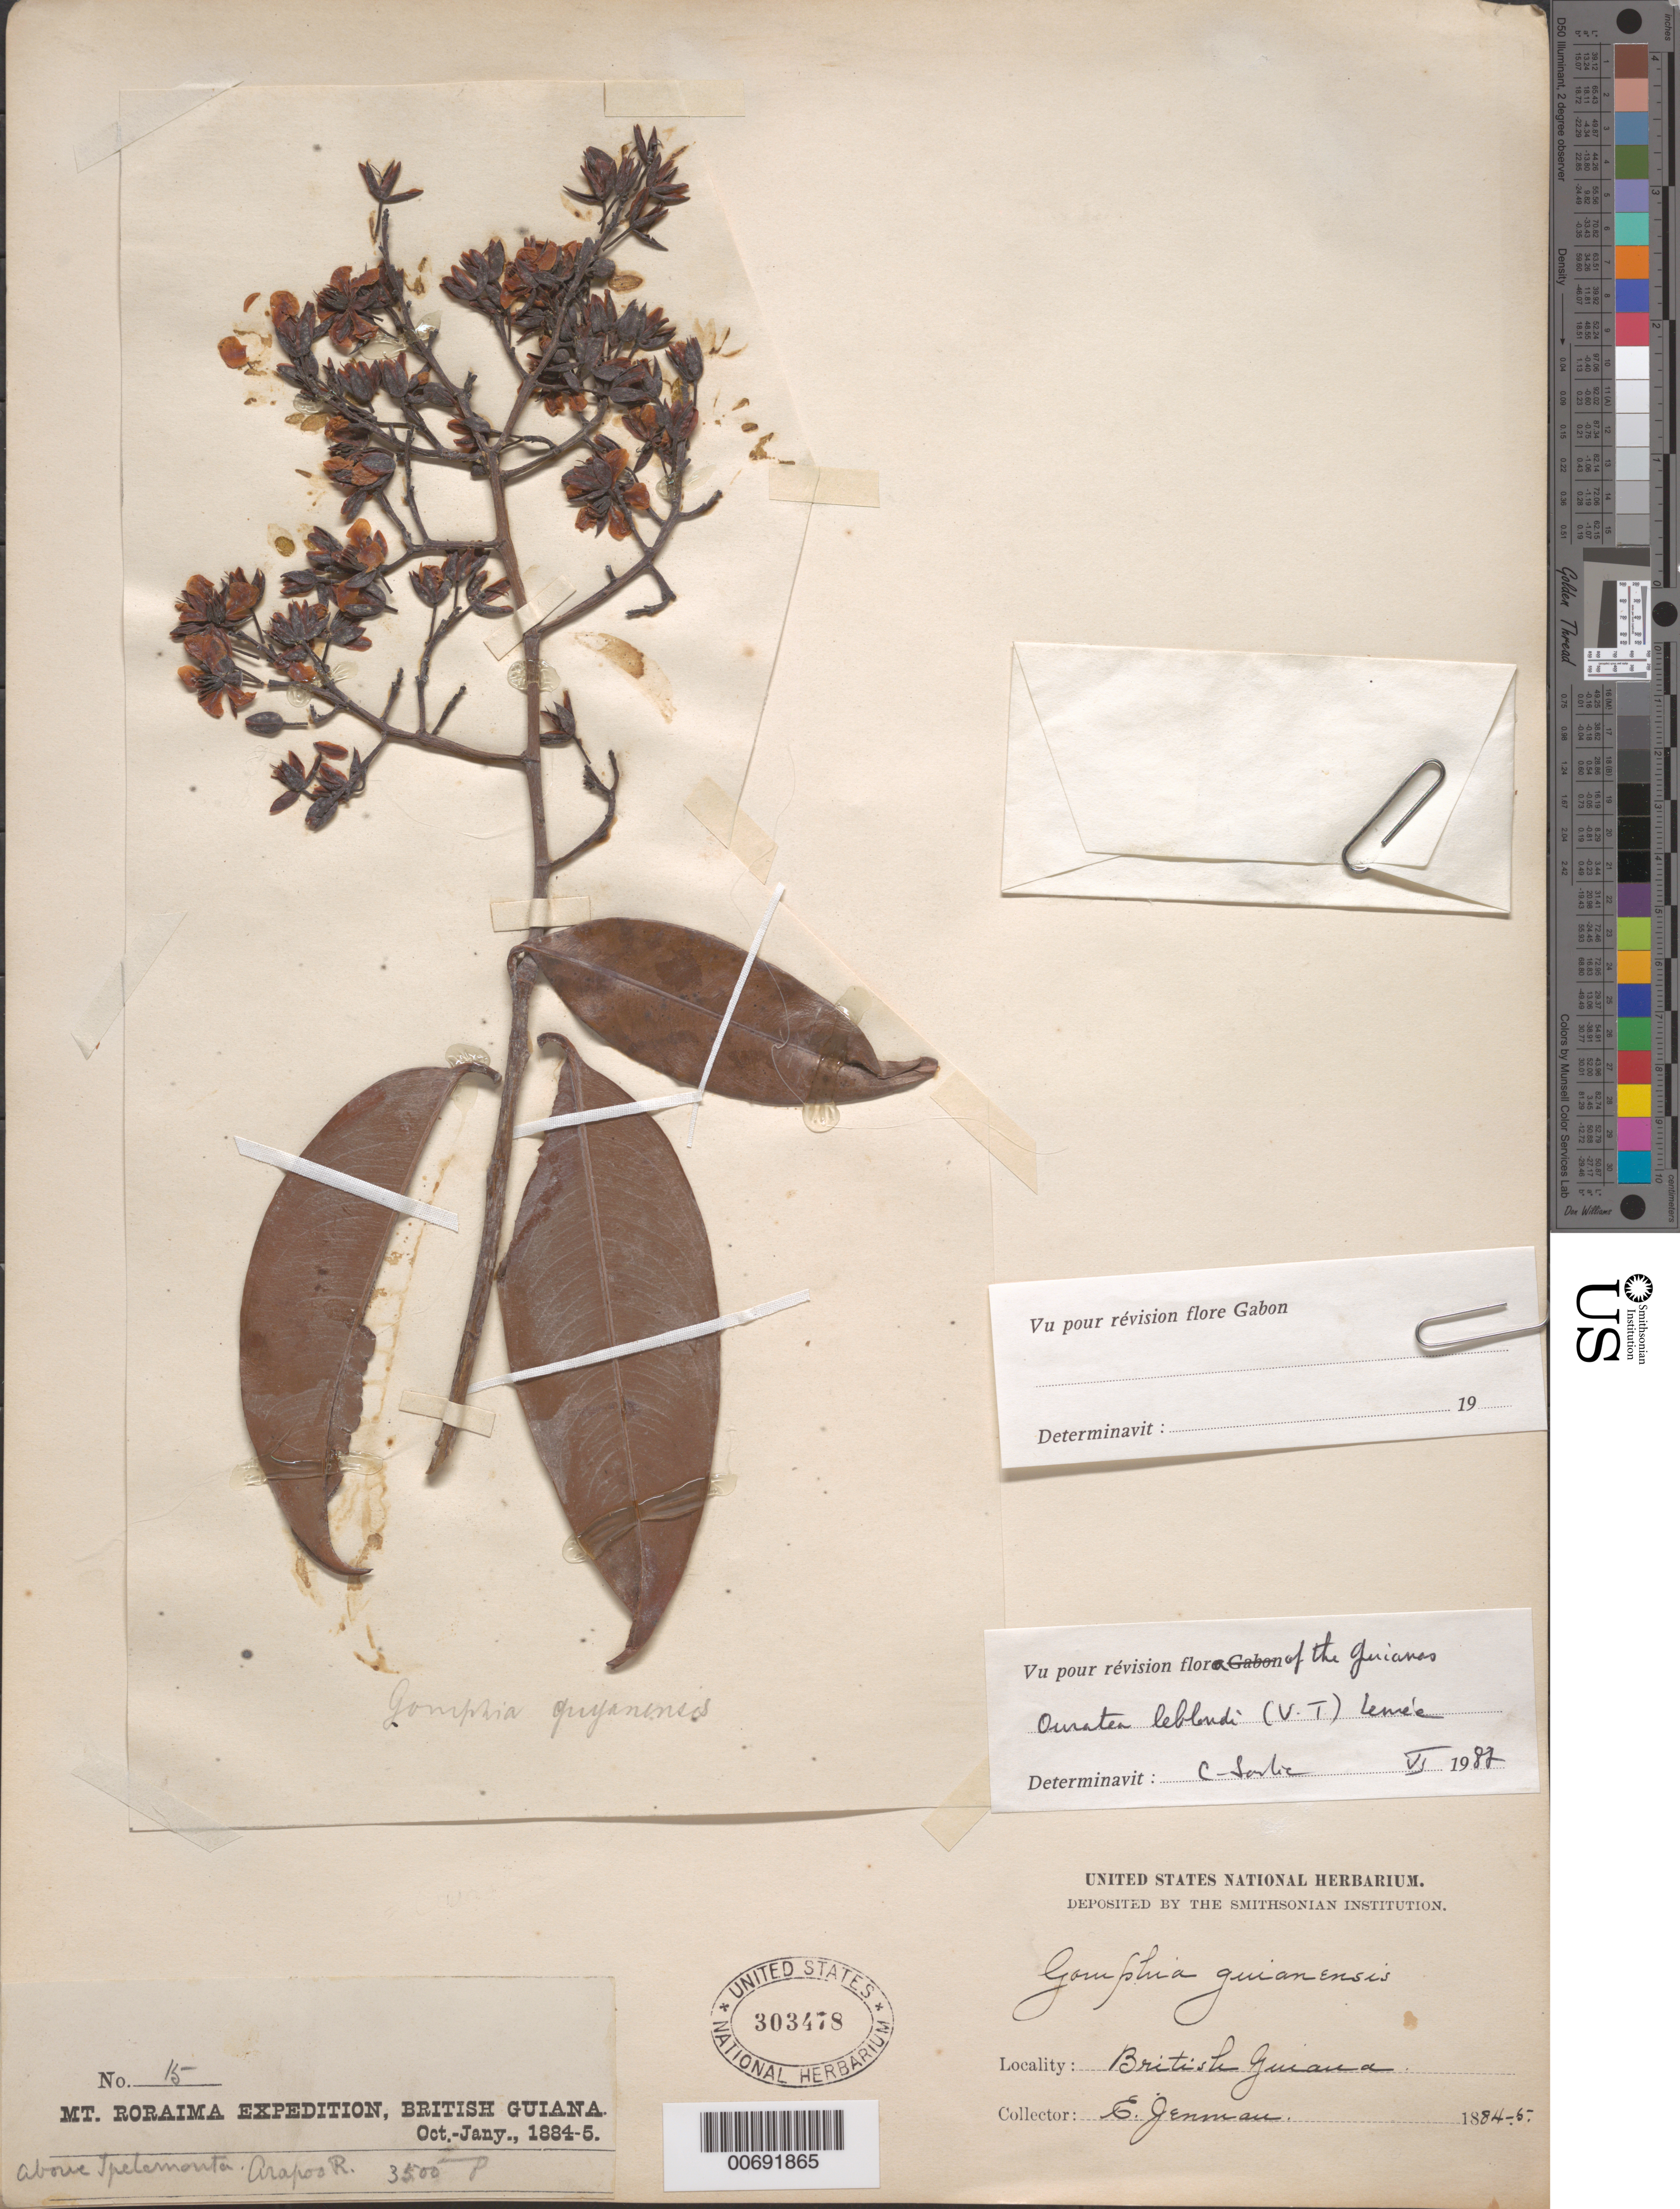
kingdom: Plantae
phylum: Tracheophyta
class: Magnoliopsida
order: Malpighiales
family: Ochnaceae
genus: Ouratea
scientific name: Ouratea leblondii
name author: (Tiegh.) Lemée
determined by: Sastre, C. H. L.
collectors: G. S. Jenman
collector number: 15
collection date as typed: October 1884 to January 1885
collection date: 1884-10/1885-01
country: Guyana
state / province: Cuyuni-Mazaruni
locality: Ipelemanta, above; Arapou R.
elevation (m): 1050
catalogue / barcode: US 303478